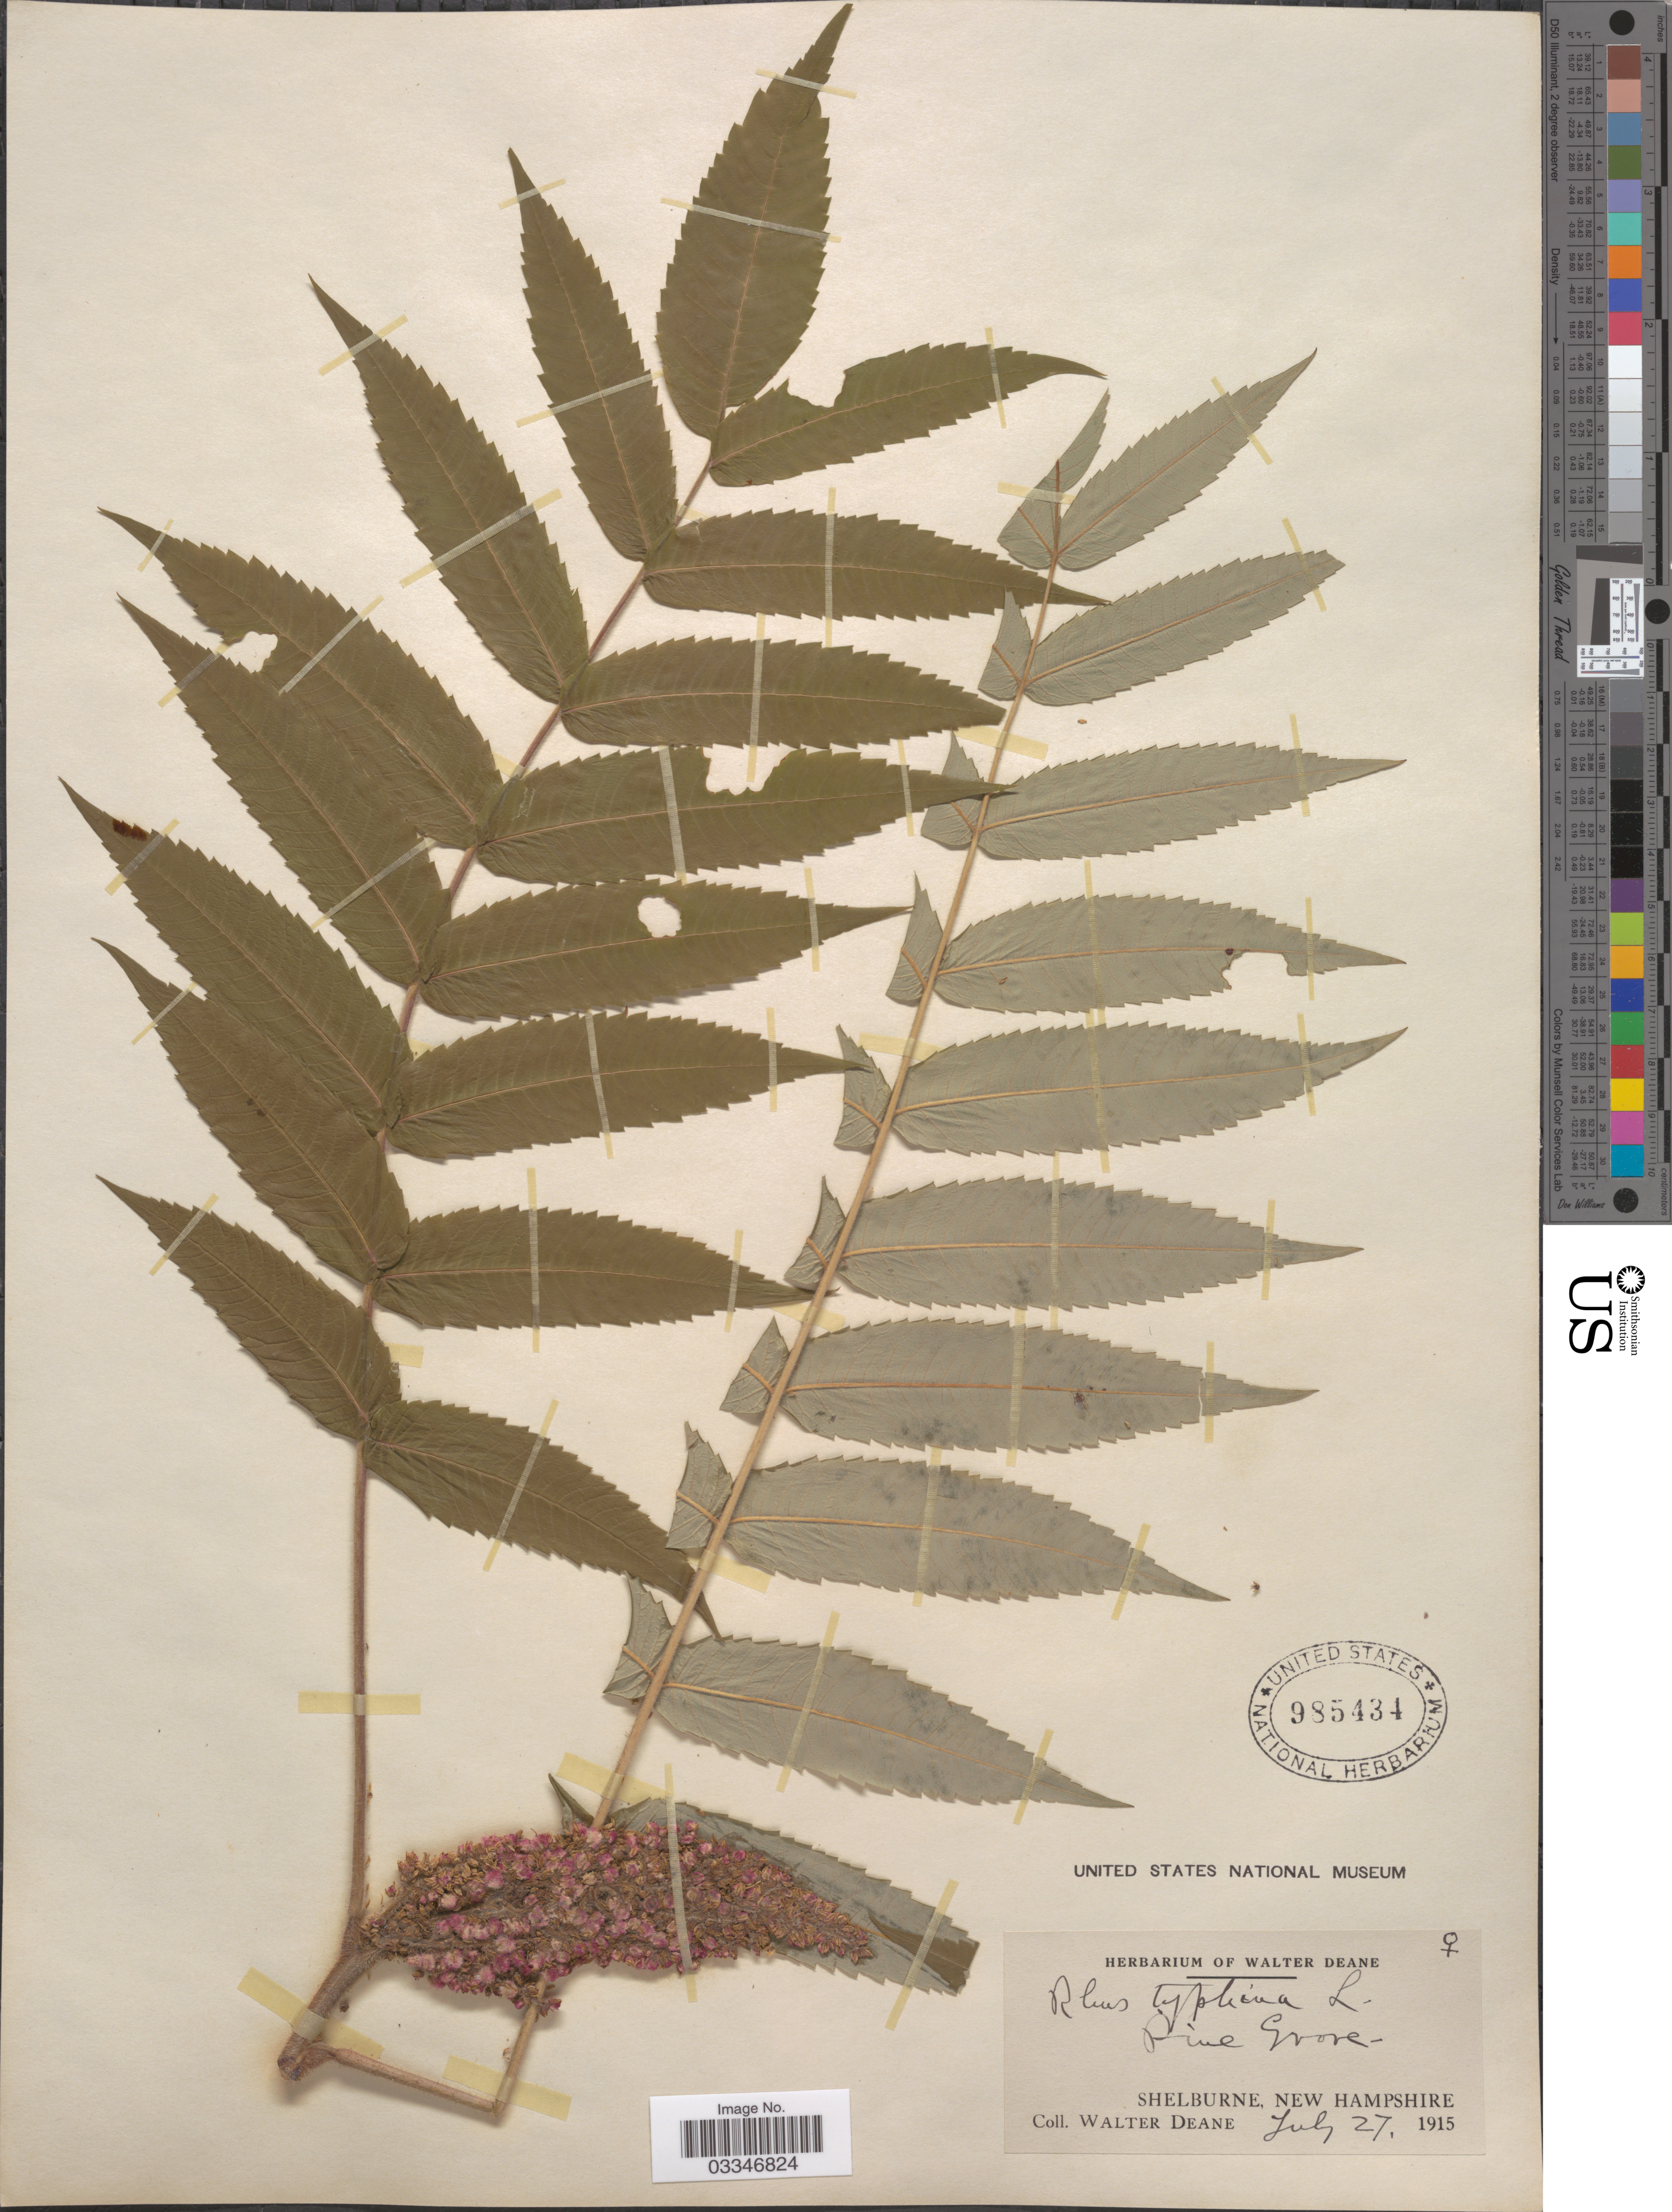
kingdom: Plantae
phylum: Tracheophyta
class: Magnoliopsida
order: Sapindales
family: Anacardiaceae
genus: Rhus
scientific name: Rhus typhina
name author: L.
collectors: W. Deane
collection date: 1915-07-27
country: United States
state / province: New Hampshire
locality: Pine Grove. Shelburne.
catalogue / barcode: US 985434